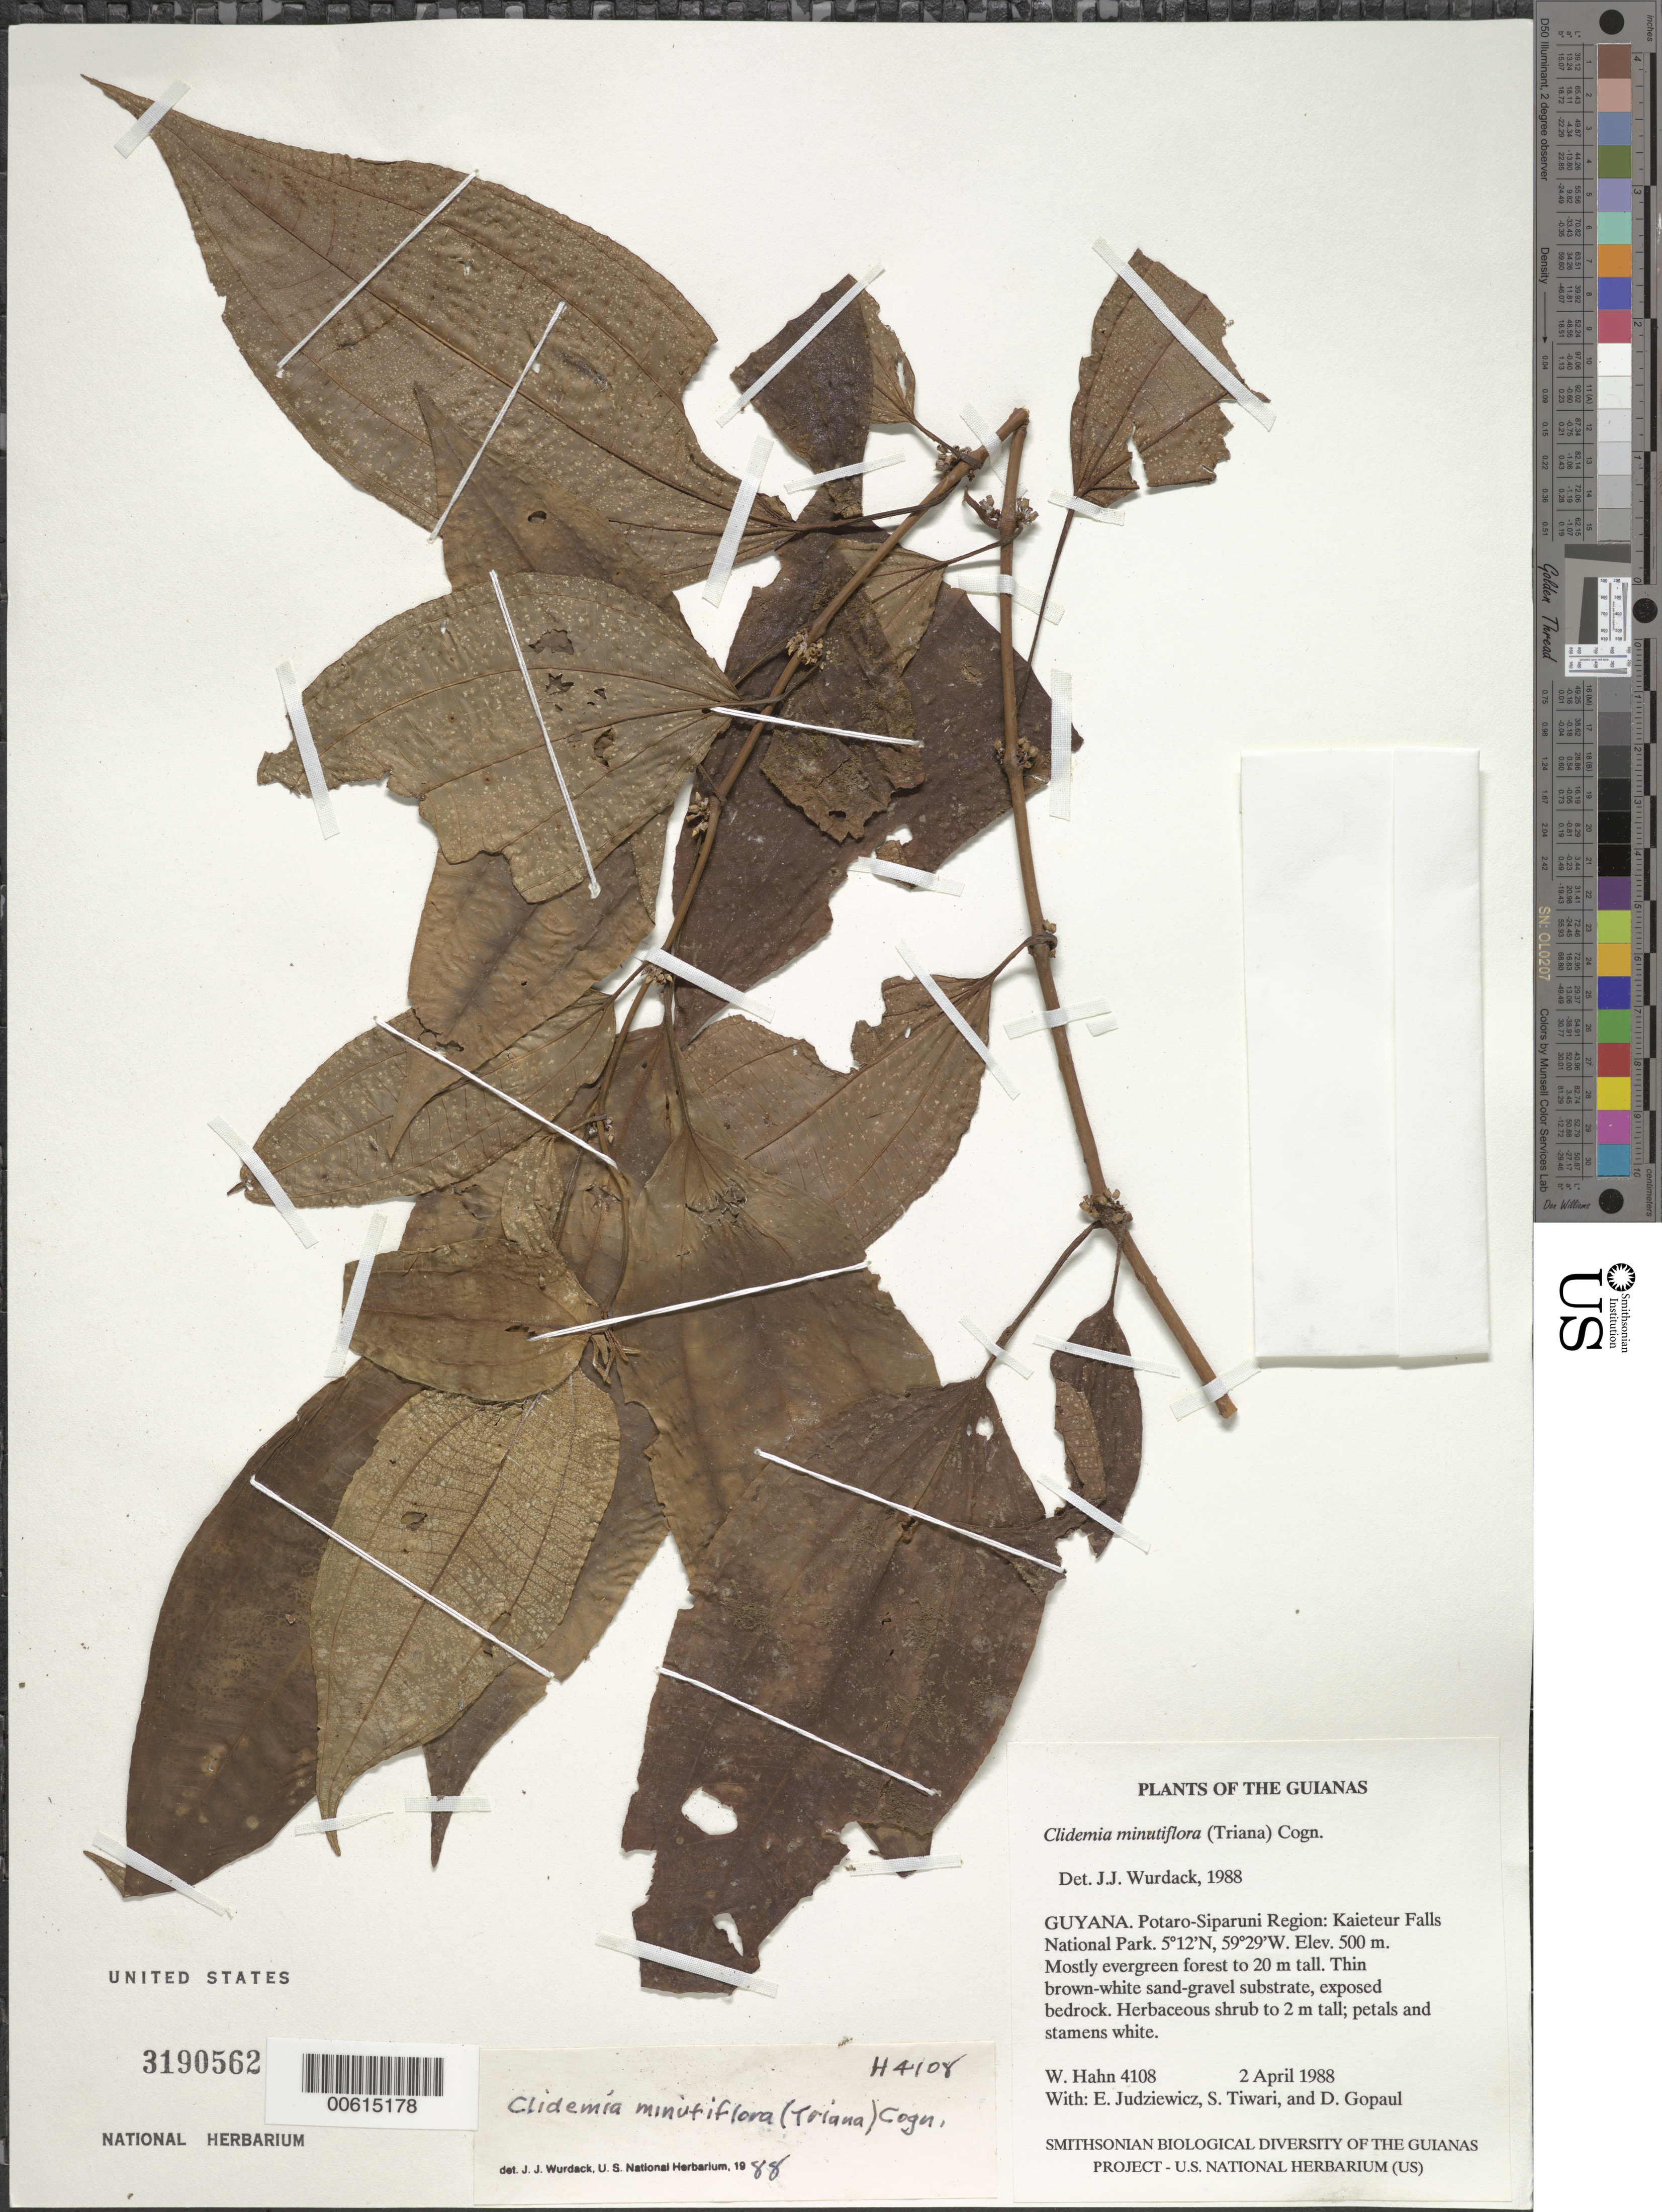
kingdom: Plantae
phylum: Tracheophyta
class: Magnoliopsida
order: Myrtales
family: Melastomataceae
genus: Clidemia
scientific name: Clidemia minutiflora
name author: (Triana) Cogn.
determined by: Wurdack, John J., (US), US (UNITED STATES)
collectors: W. Hahn, E. J. Judziewicz, S. Tiwari & D. Gopaul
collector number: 4108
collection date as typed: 2 April 1988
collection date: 1988-04-02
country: Guyana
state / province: Potaro-Siparuni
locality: Kaieteur Falls National Park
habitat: Mostly evergreen forest to 20 m tall. Thin brown-white sand-gravel substrate, exposed bedrock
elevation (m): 500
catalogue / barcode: US 3190562